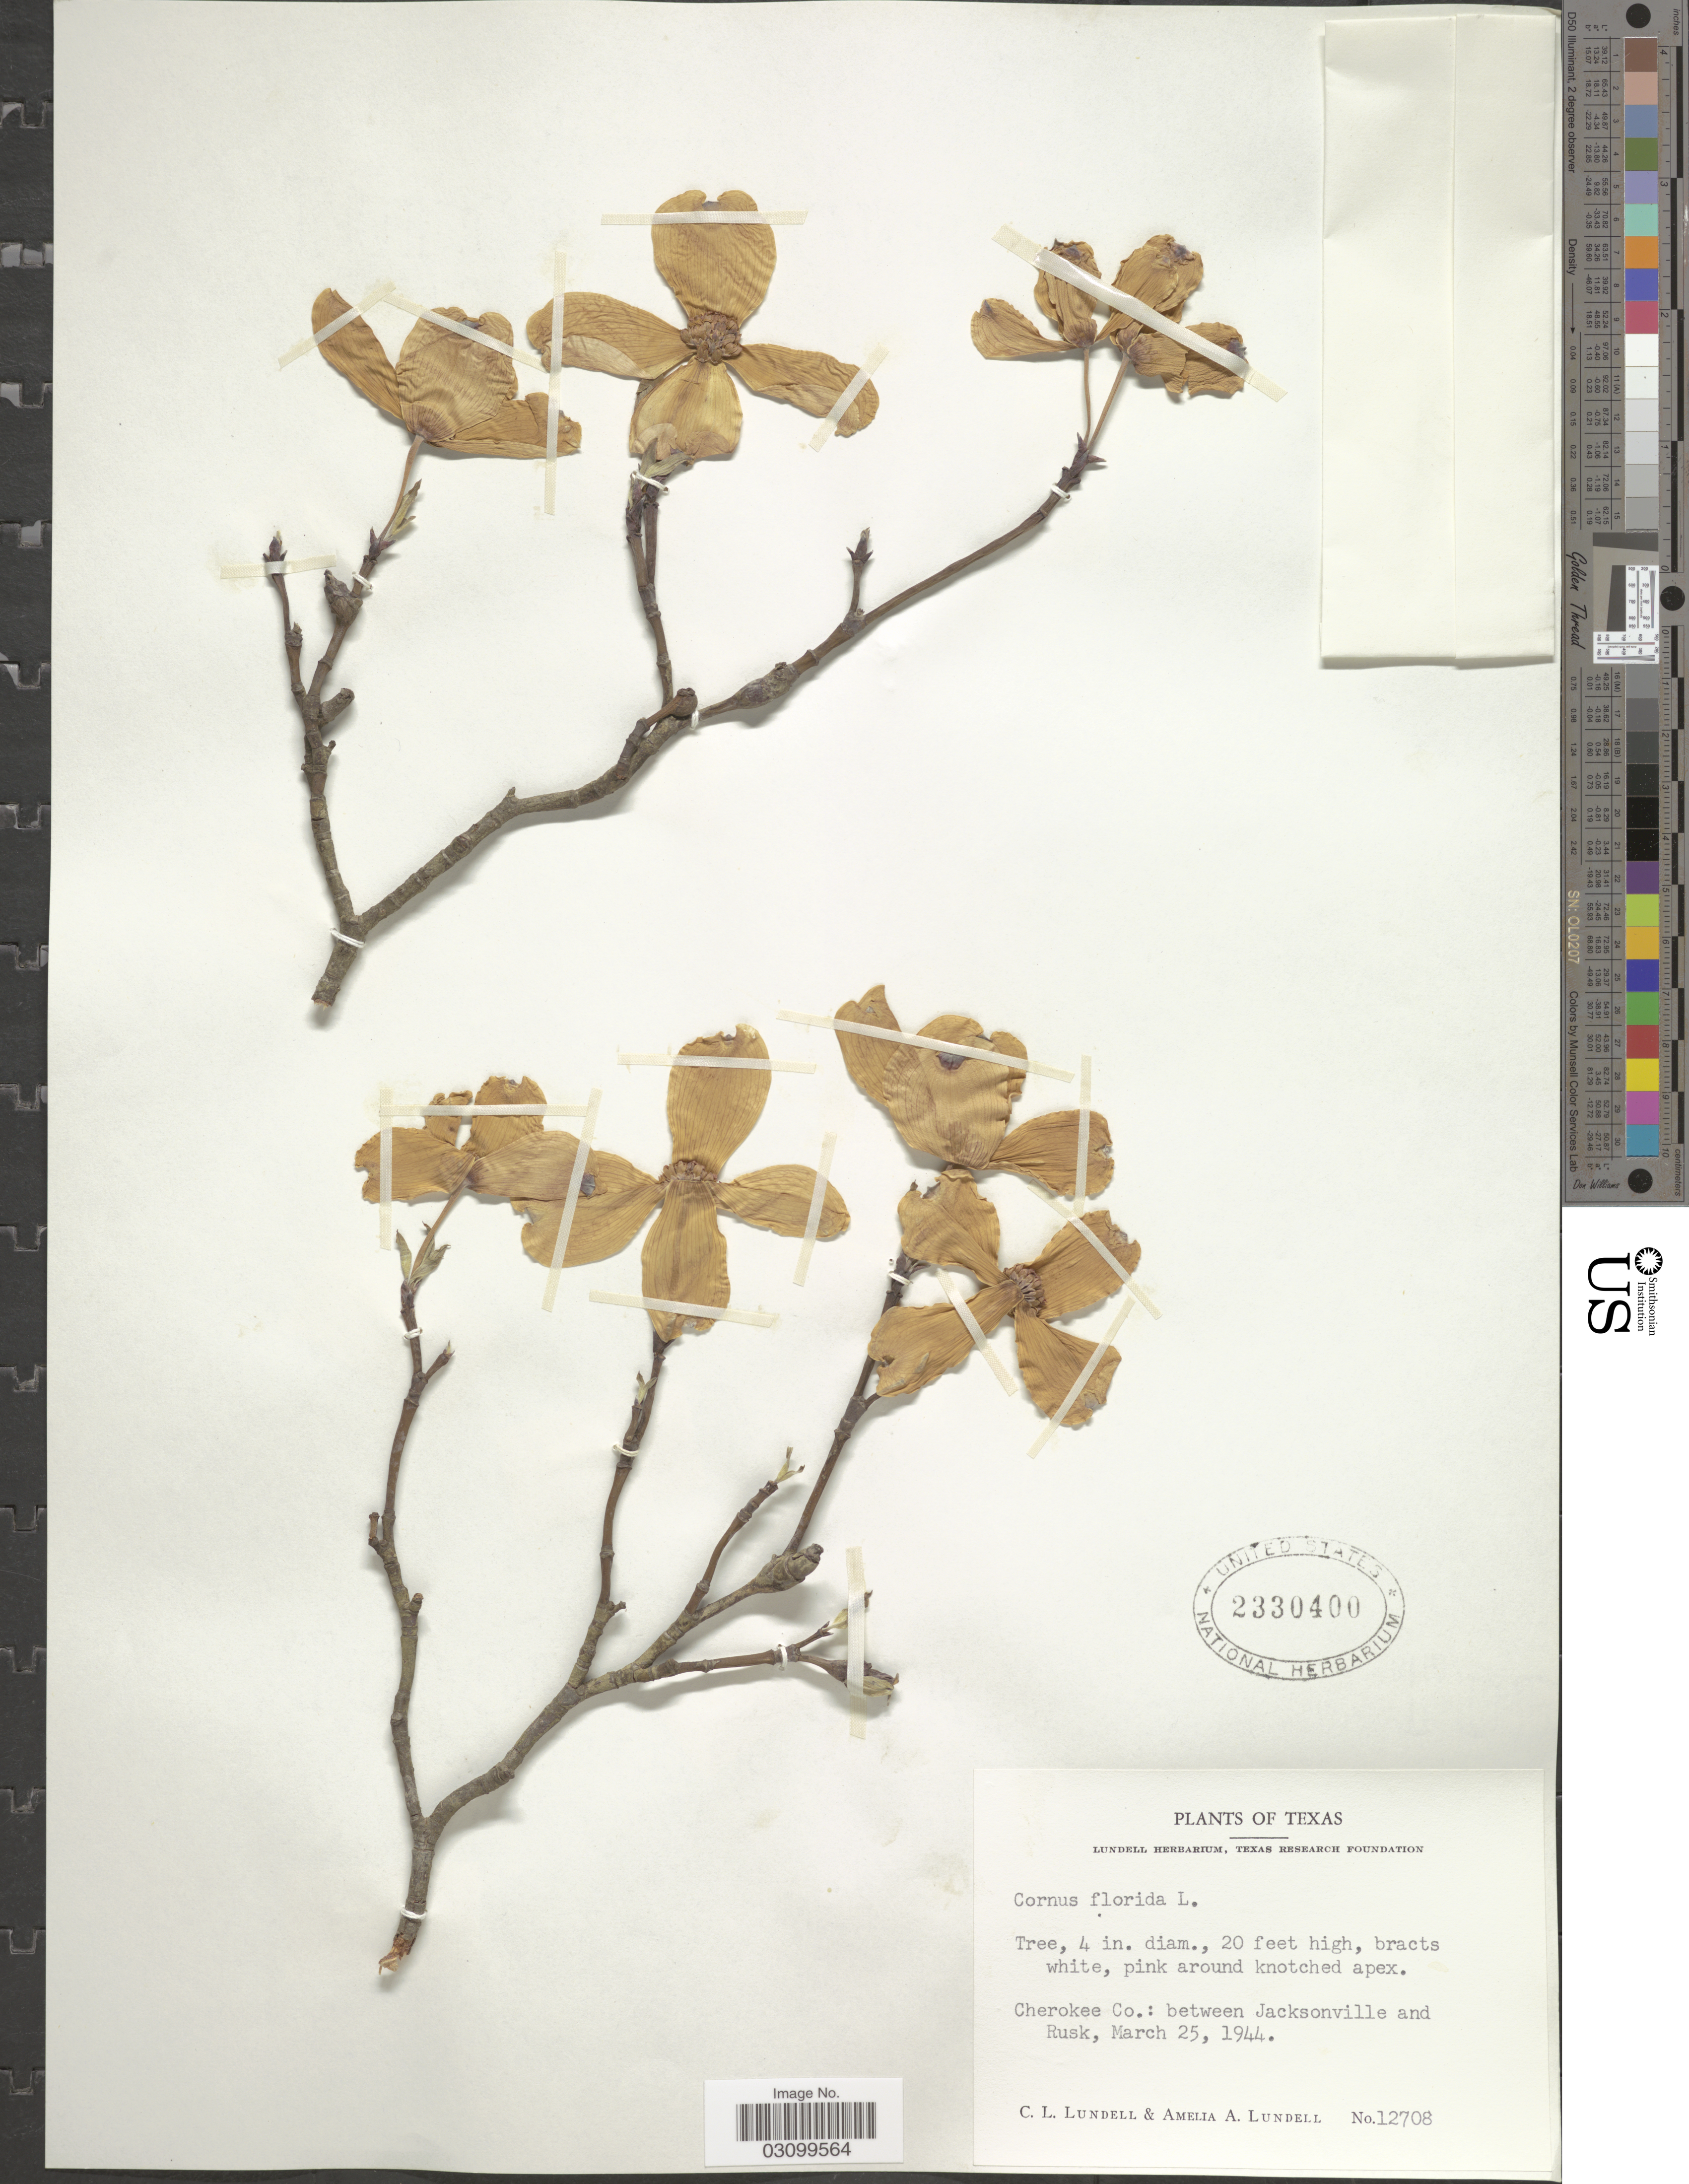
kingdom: Plantae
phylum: Tracheophyta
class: Magnoliopsida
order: Cornales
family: Cornaceae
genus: Cornus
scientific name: Cornus florida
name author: L.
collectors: C. L. Lundell & A. A. Lundell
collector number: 12708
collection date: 1944-03-25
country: United States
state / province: Texas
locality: Cherokee Co.: between Jacksonville and Rusk.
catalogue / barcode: US 2330400